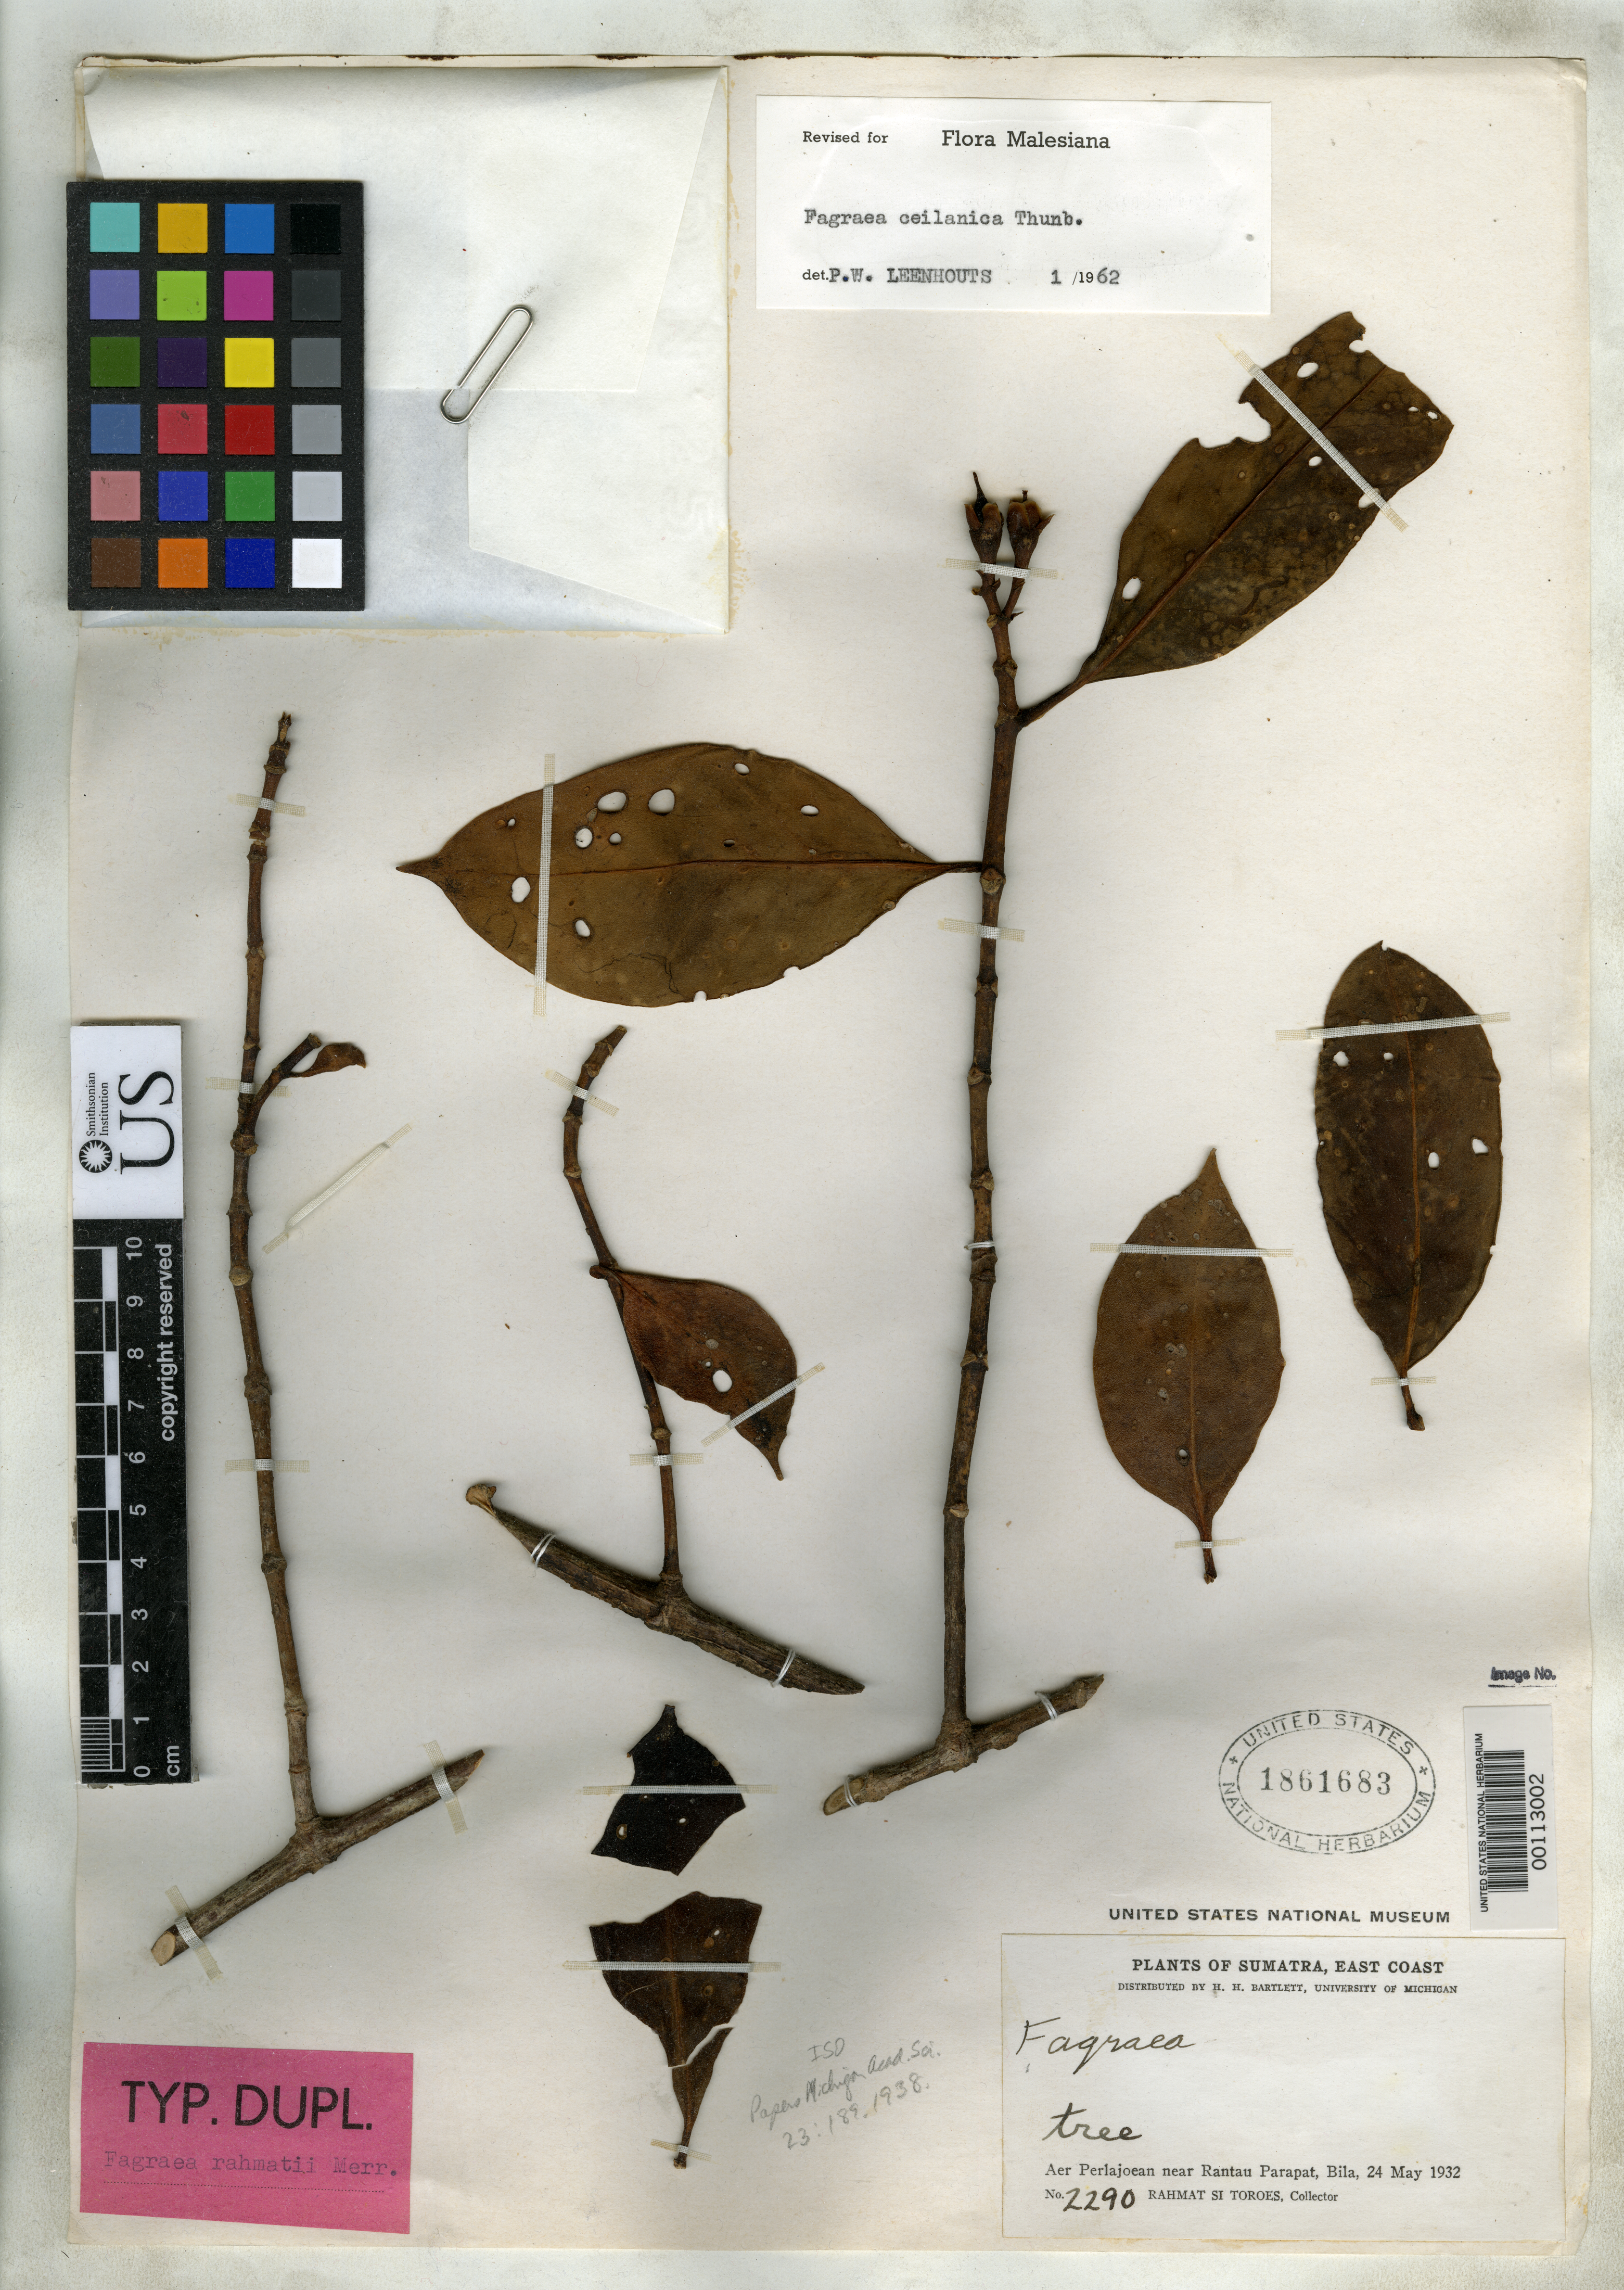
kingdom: Plantae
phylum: Tracheophyta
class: Magnoliopsida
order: Gentianales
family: Gentianaceae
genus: Fagraea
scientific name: Fagraea rahmatii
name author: Merr.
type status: Isotype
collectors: Rahmat Si Boeea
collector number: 2290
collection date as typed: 24 May 1932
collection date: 1932-05-24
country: Indonesia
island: Sumatra Island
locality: Ayer Perlajoean near Rantau Parapat, Bila.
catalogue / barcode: US 1861683